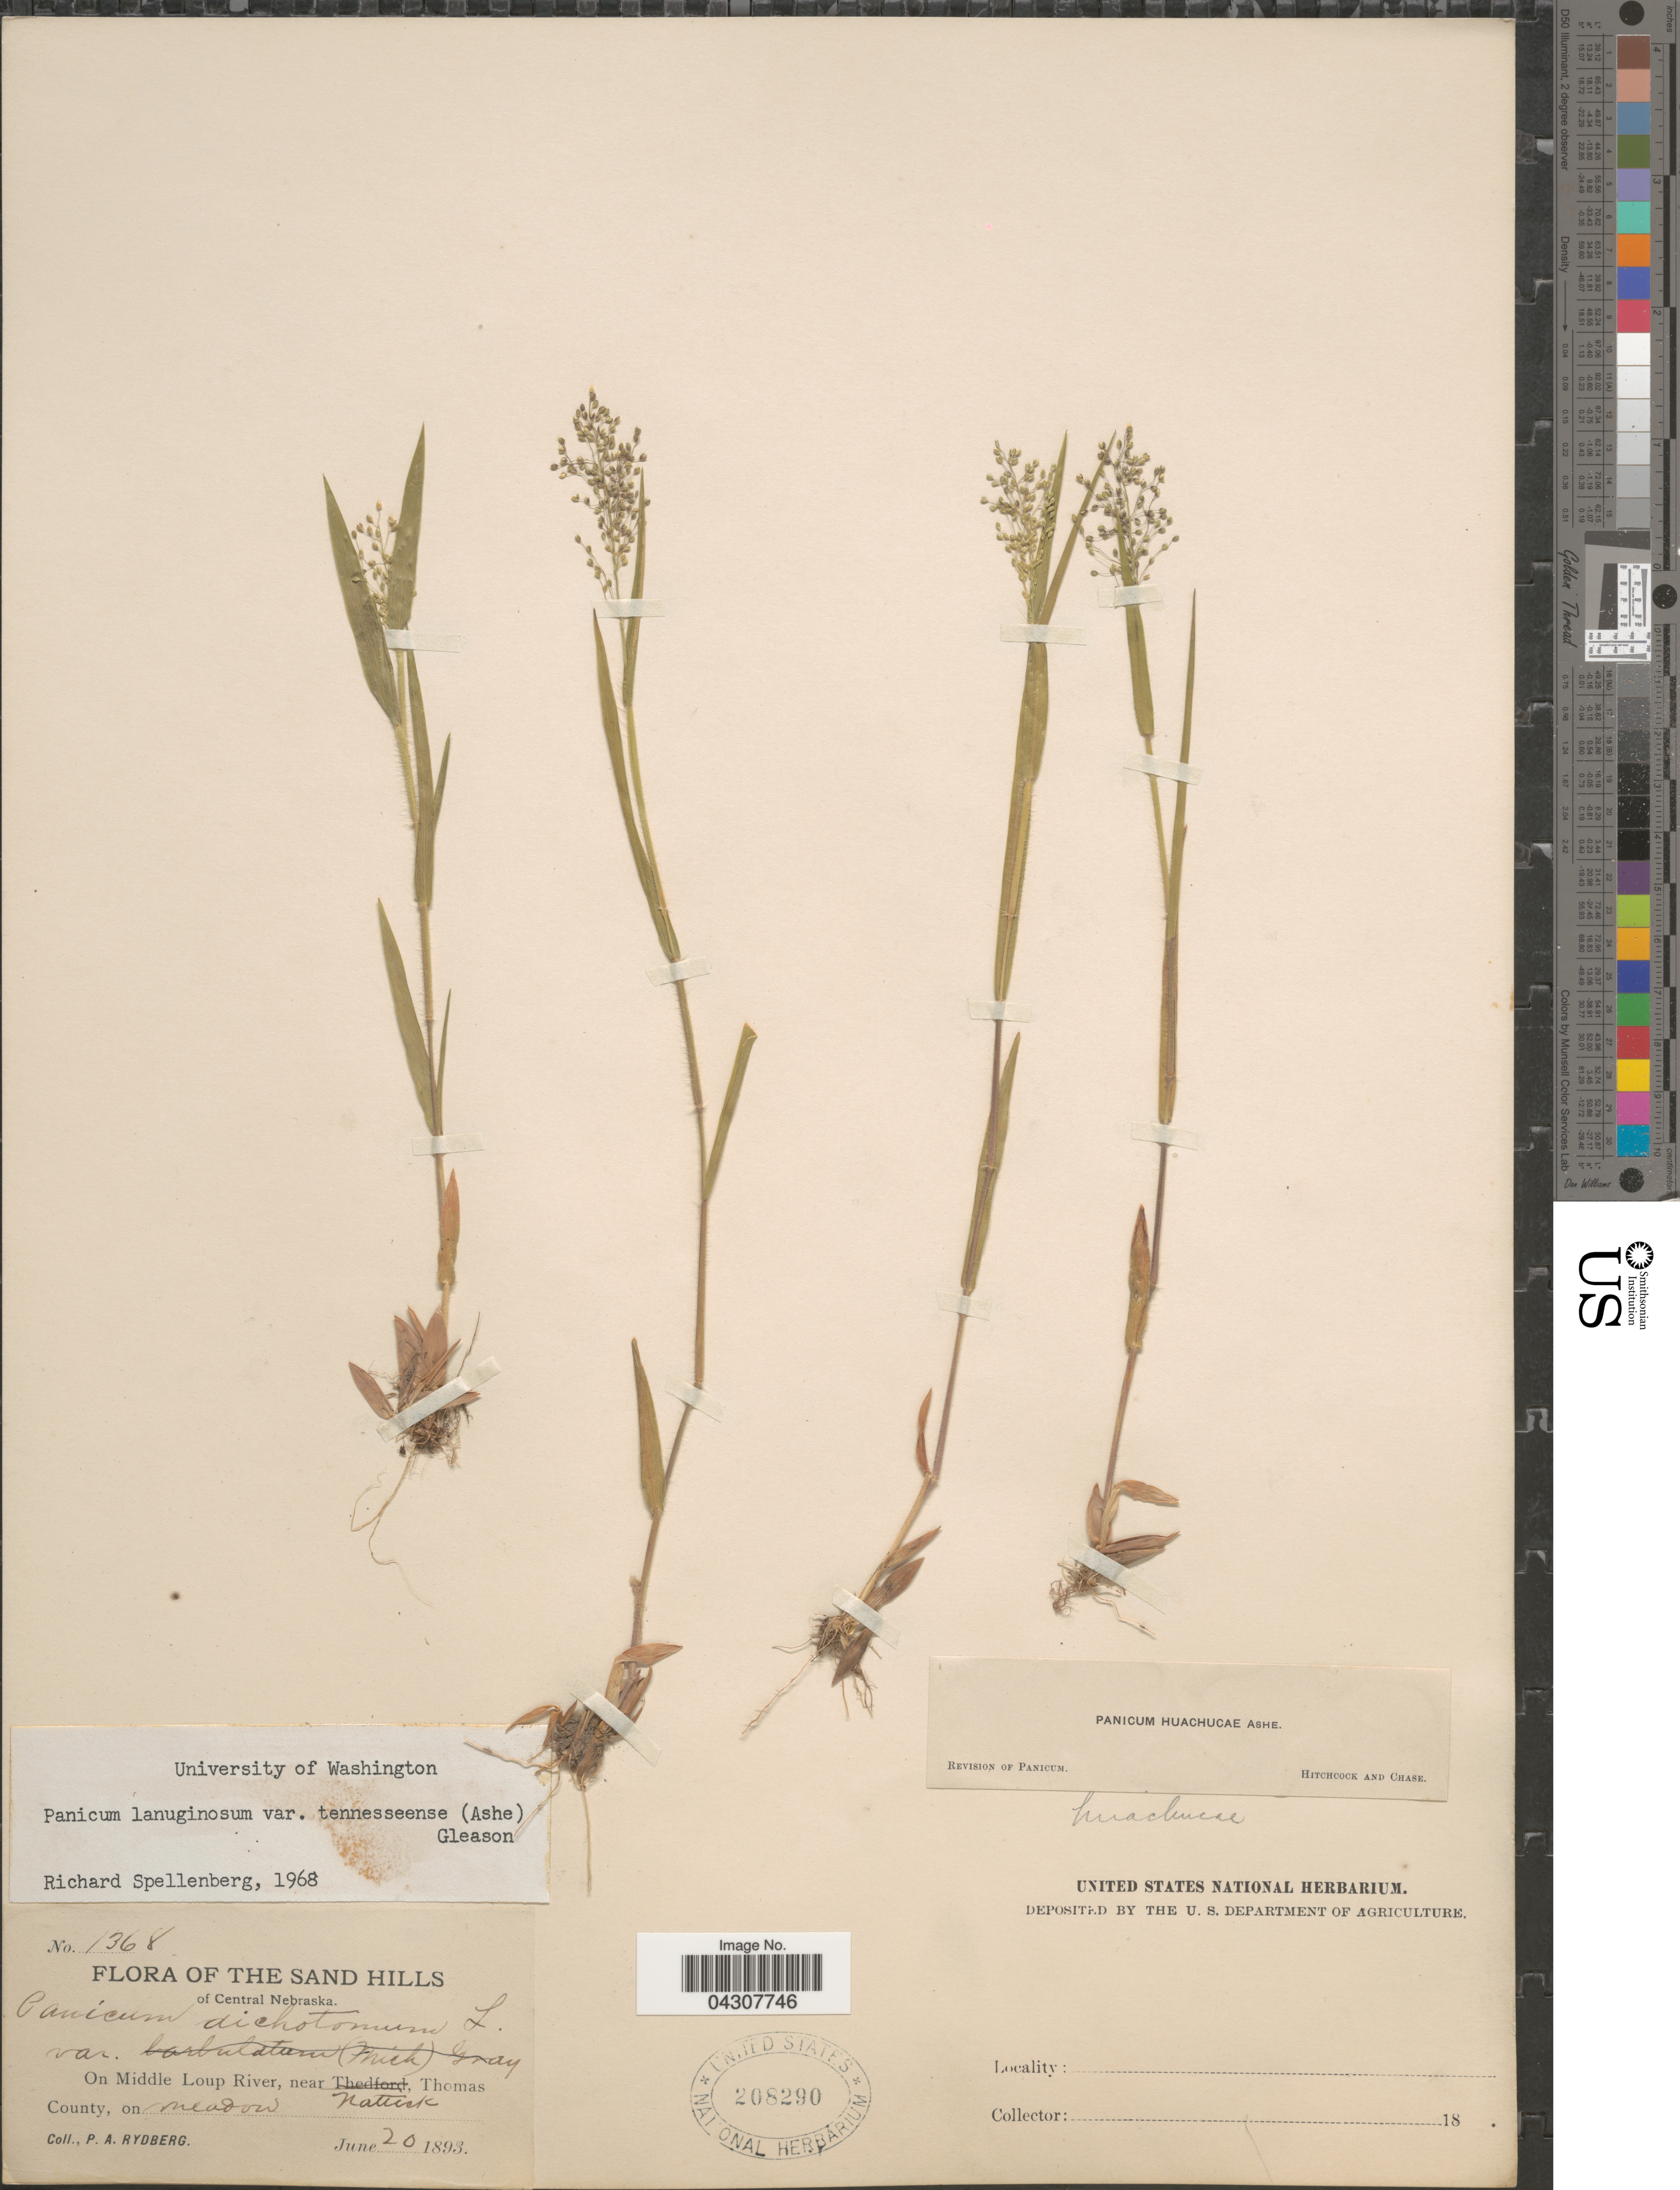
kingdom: Plantae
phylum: Tracheophyta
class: Liliopsida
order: Poales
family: Poaceae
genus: Dichanthelium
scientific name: Dichanthelium acuminatum var. acuminatum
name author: (Sw.) Gould & C.A. Clark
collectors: P. A. Rydberg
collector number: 1368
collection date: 1893-06-20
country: United States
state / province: Nebraska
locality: The Sand Hills of Central Nebraska. On Middle Loup River, near Nattick, Thomas County, on meadow.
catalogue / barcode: US 208290